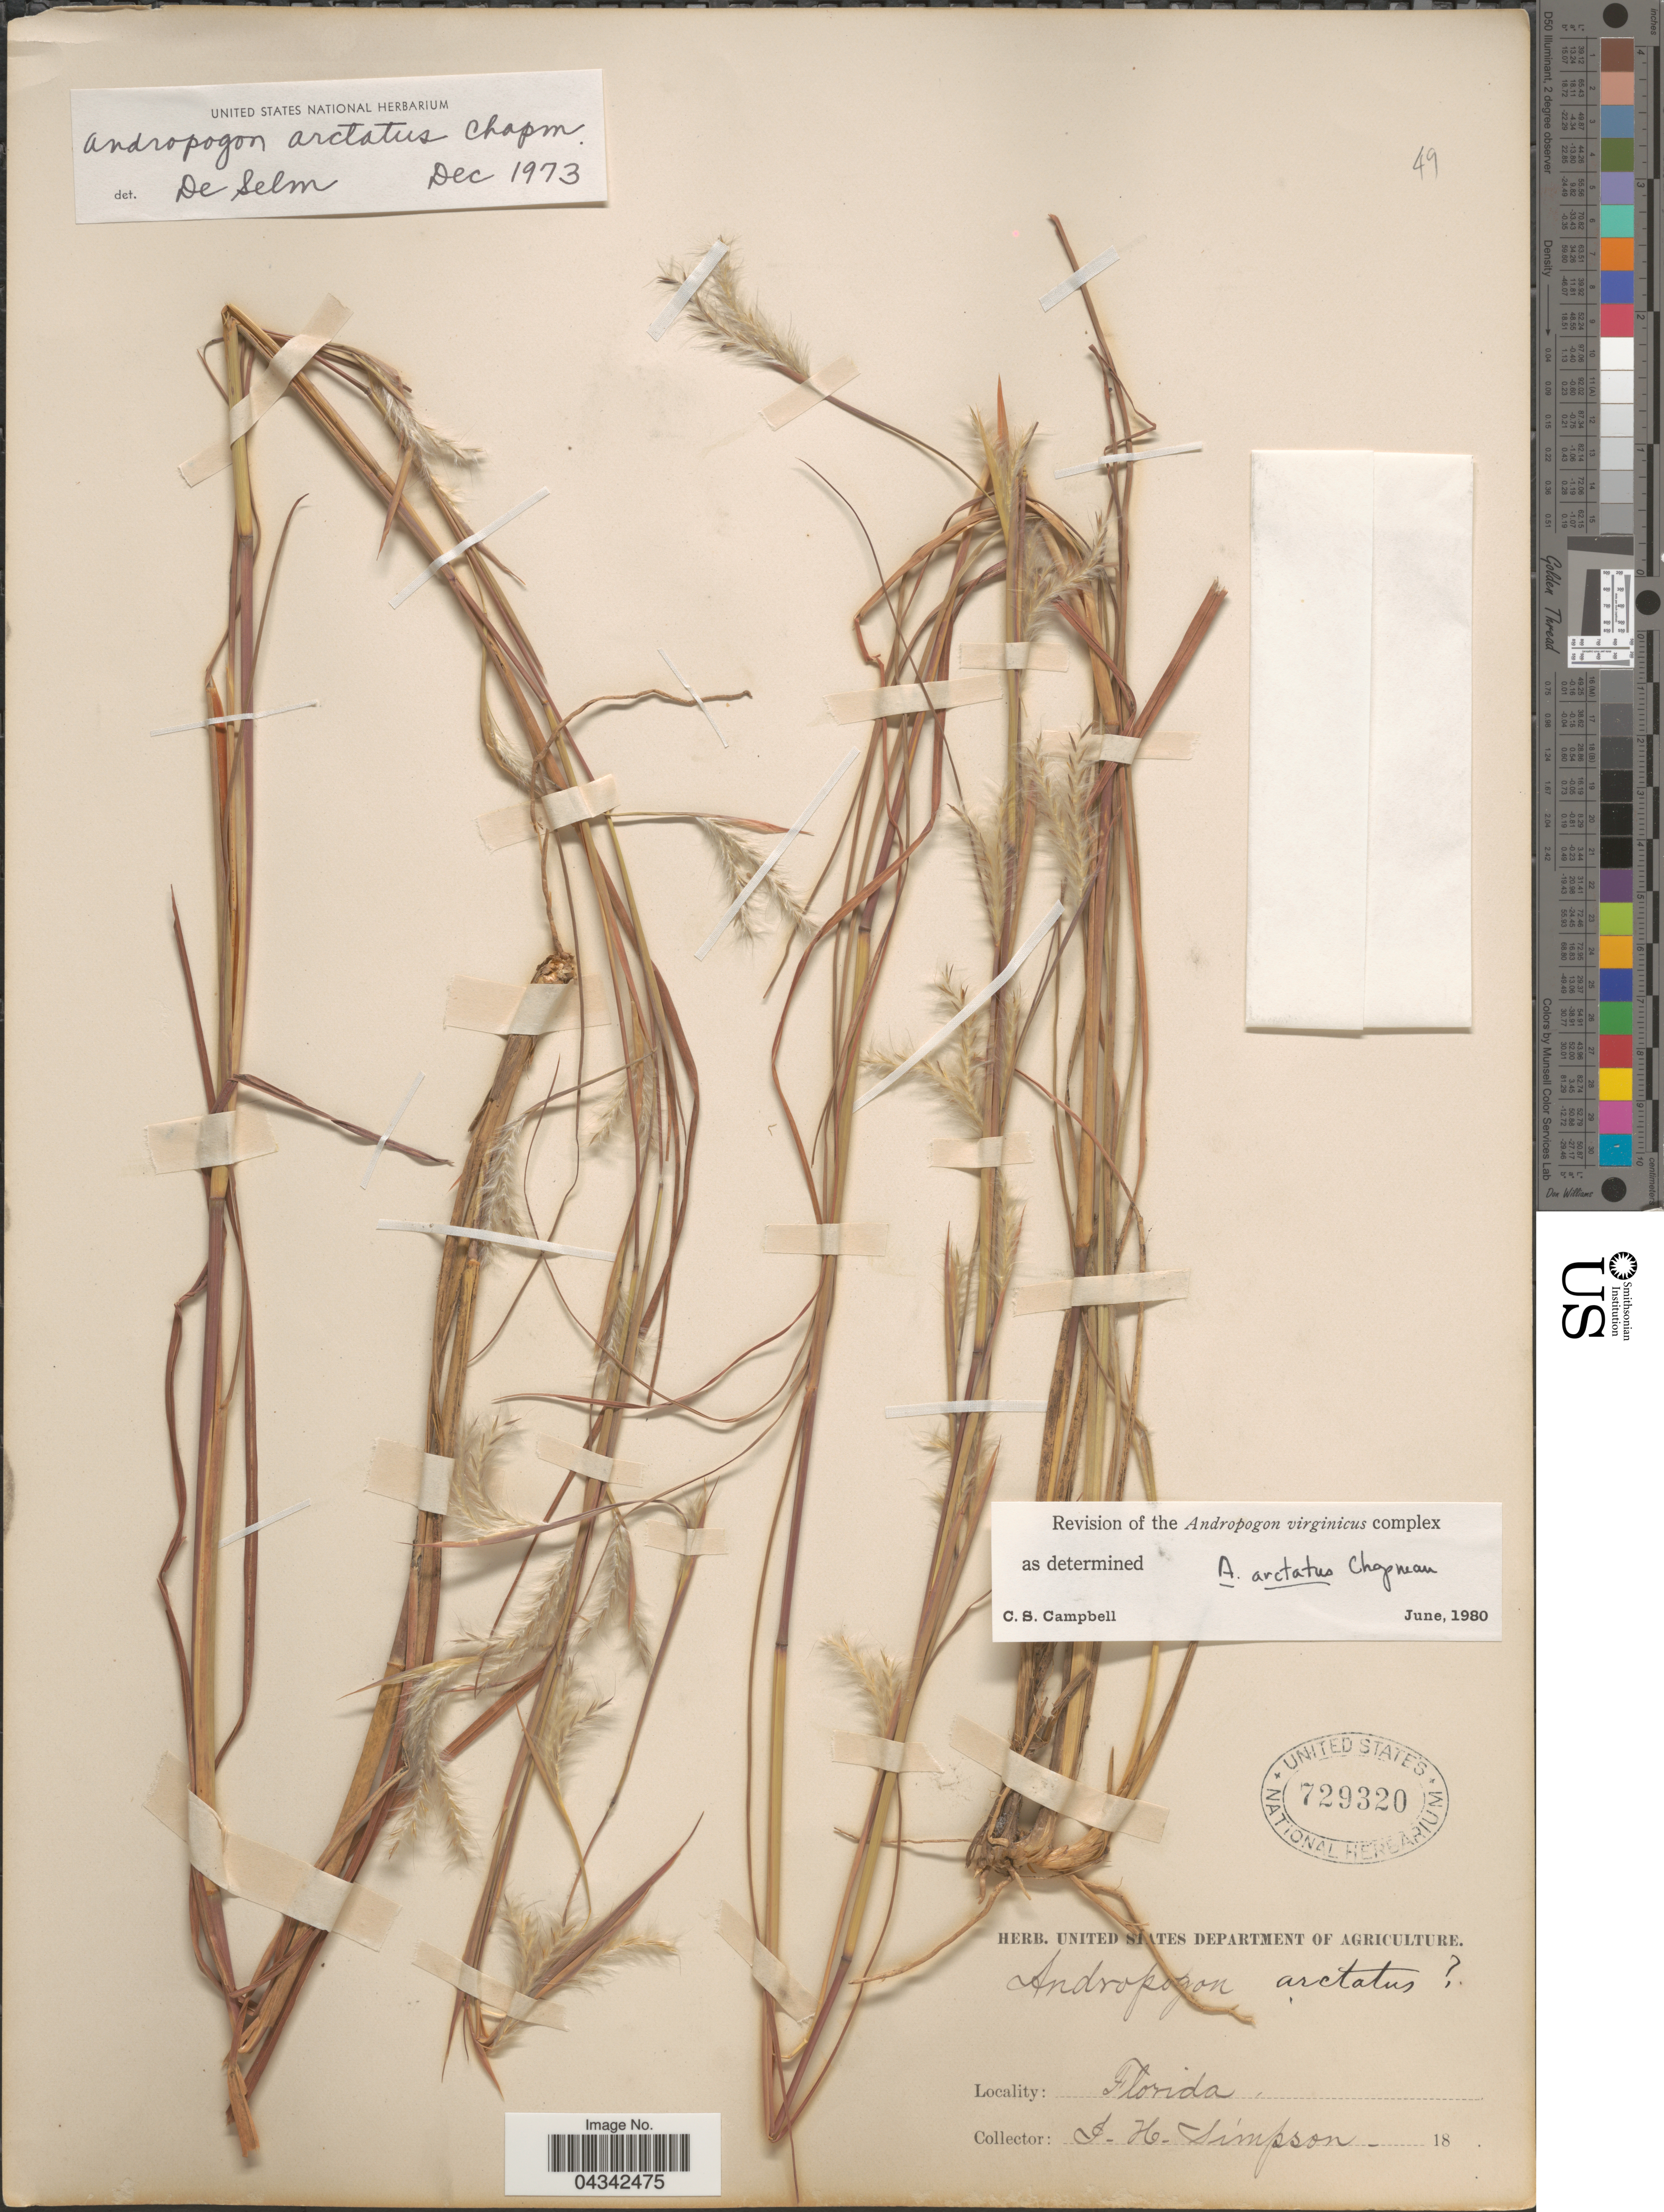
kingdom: Plantae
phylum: Tracheophyta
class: Liliopsida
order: Poales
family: Poaceae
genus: Andropogon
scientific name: Andropogon arctatus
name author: Chapm.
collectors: J. H. Simpson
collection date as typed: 18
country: United States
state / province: Florida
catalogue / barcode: US 729320